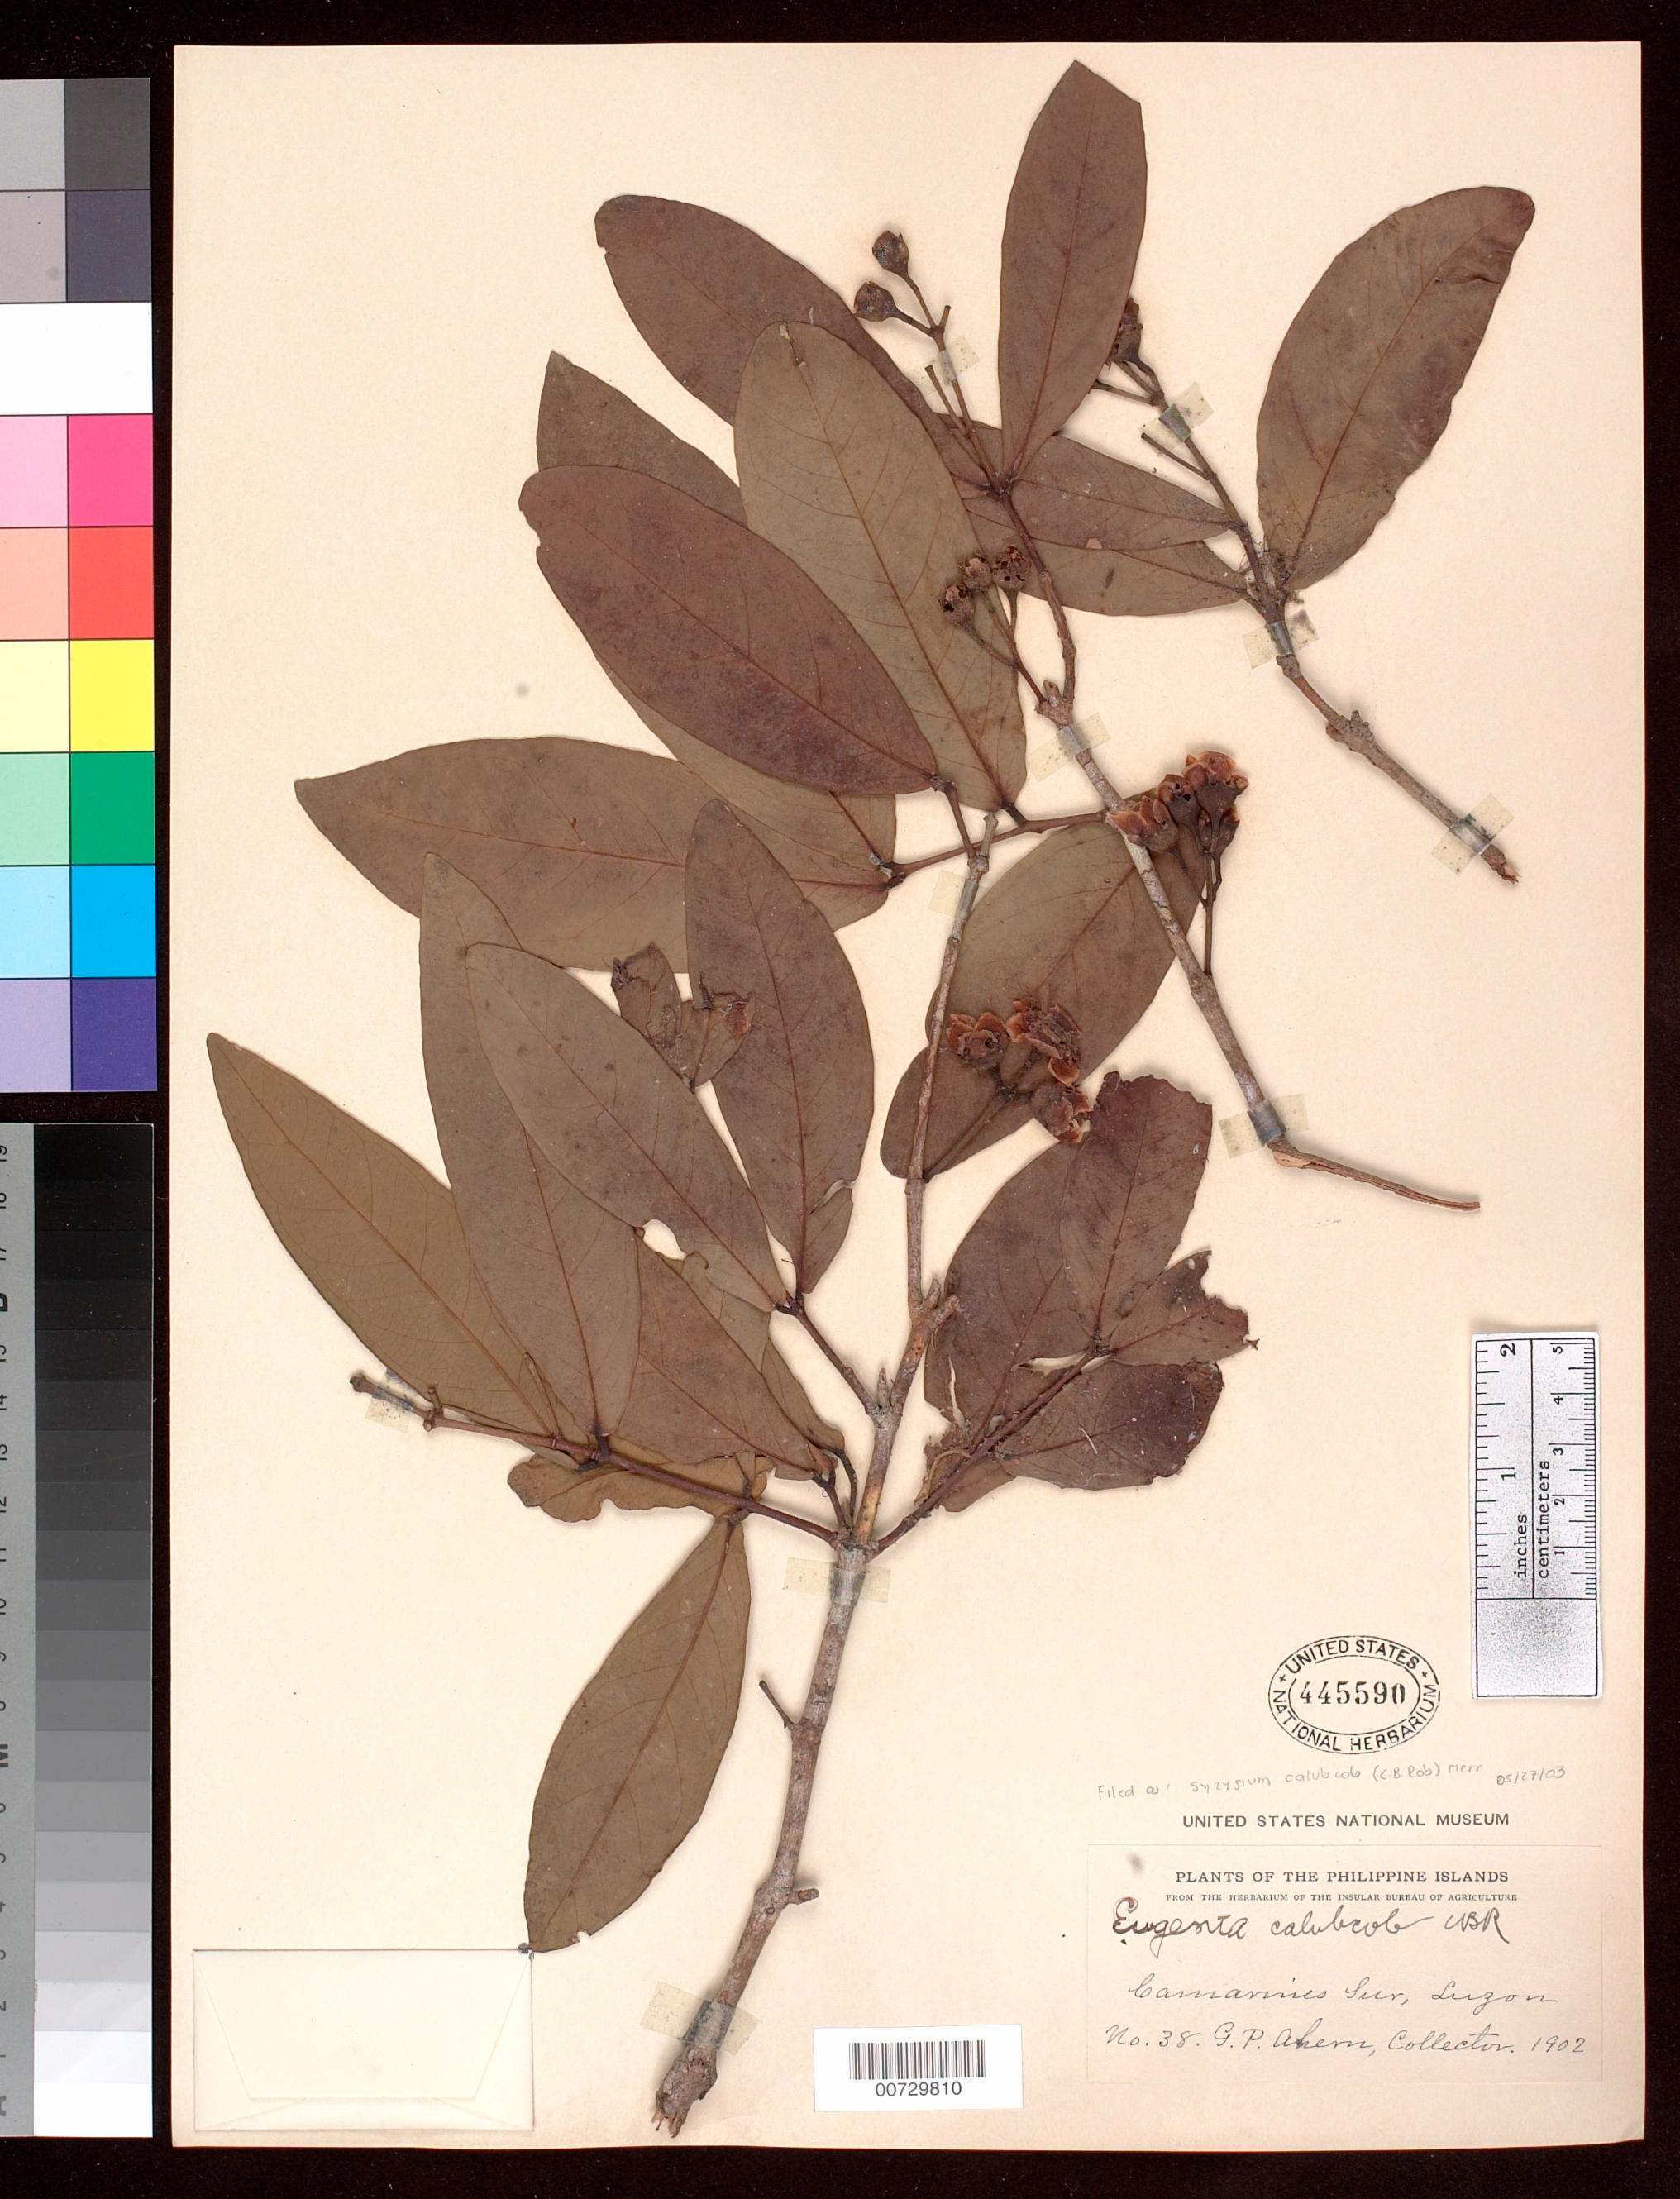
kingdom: Plantae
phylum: Tracheophyta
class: Magnoliopsida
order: Myrtales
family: Myrtaceae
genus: Syzygium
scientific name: Syzygium calubcob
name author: (C.B. Rob.) Merr.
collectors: G. Ahern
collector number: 38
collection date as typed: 1902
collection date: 1902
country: Philippines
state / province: Bicol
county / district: Camarines Sur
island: Luzon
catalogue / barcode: US 445590